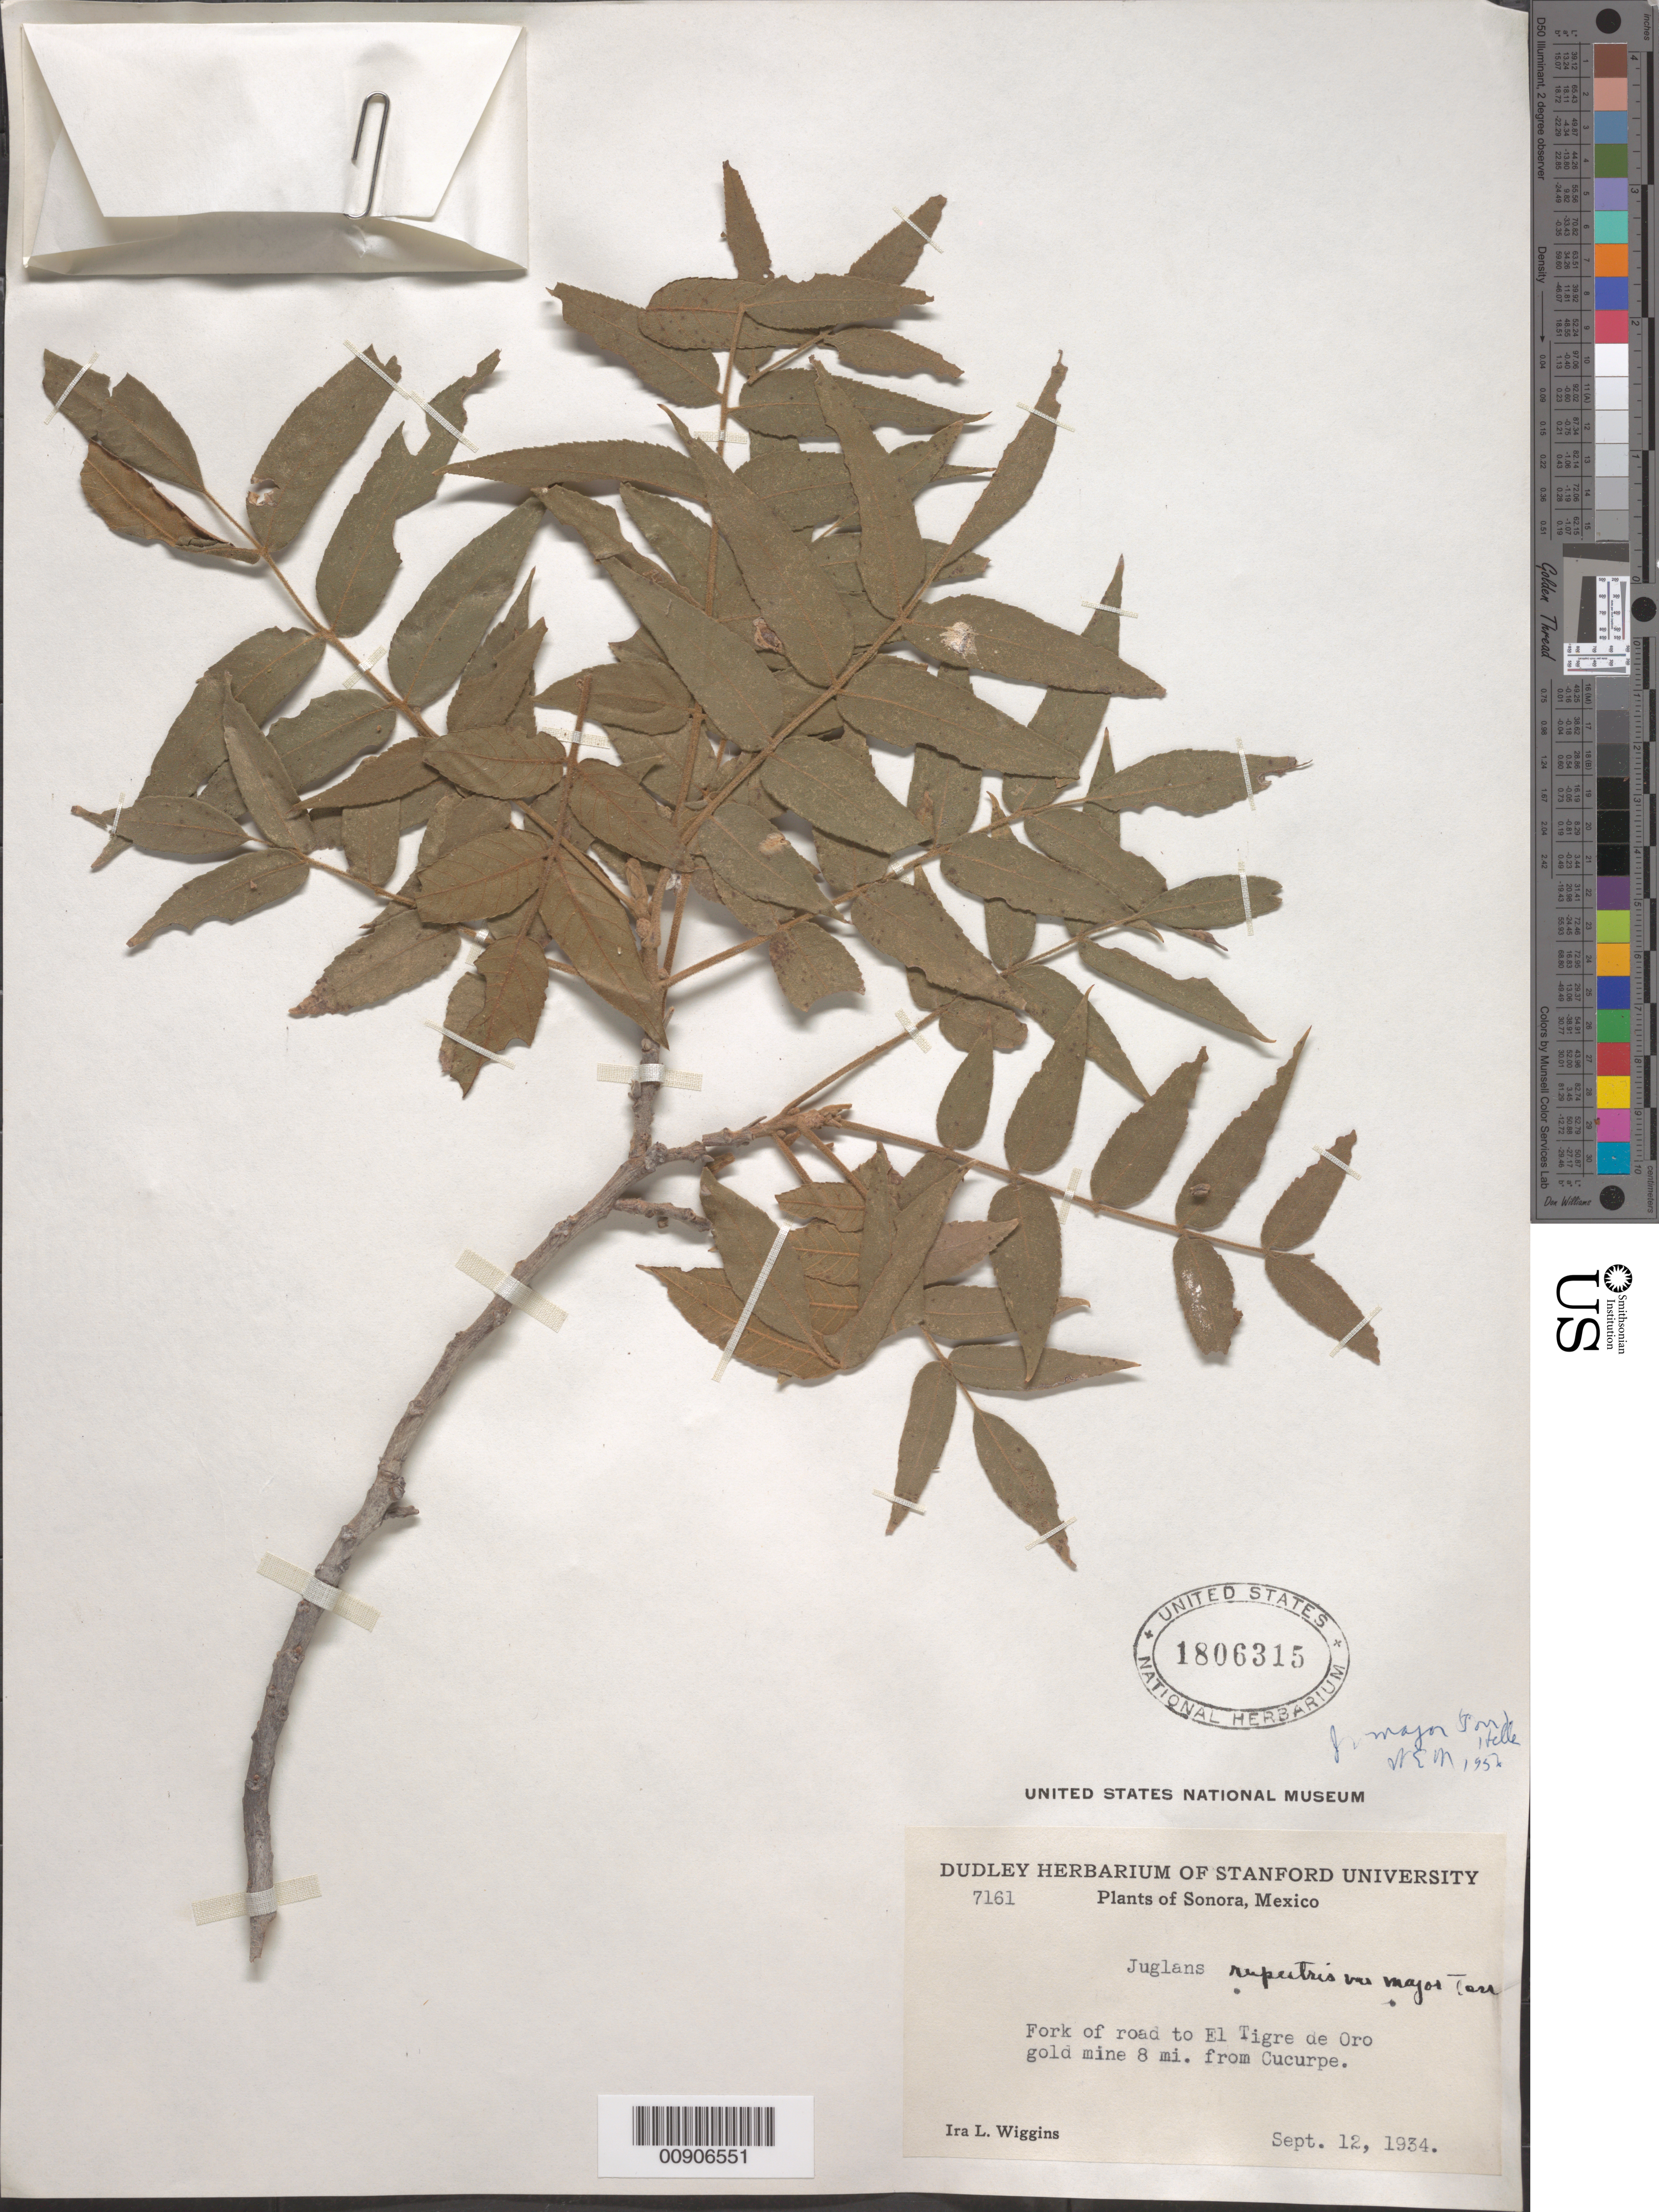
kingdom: Plantae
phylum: Tracheophyta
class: Magnoliopsida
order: Fagales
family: Juglandaceae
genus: Juglans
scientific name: Juglans major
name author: (Torr.) A. Heller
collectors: I. L. Wiggins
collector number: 7161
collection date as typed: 12 Sep 1934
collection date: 1934-09-12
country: Mexico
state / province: Sonora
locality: Fork of road to El Tigre de Oro gold mine 8 mi. from Cucurpe, Sonora.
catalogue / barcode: US 1806315